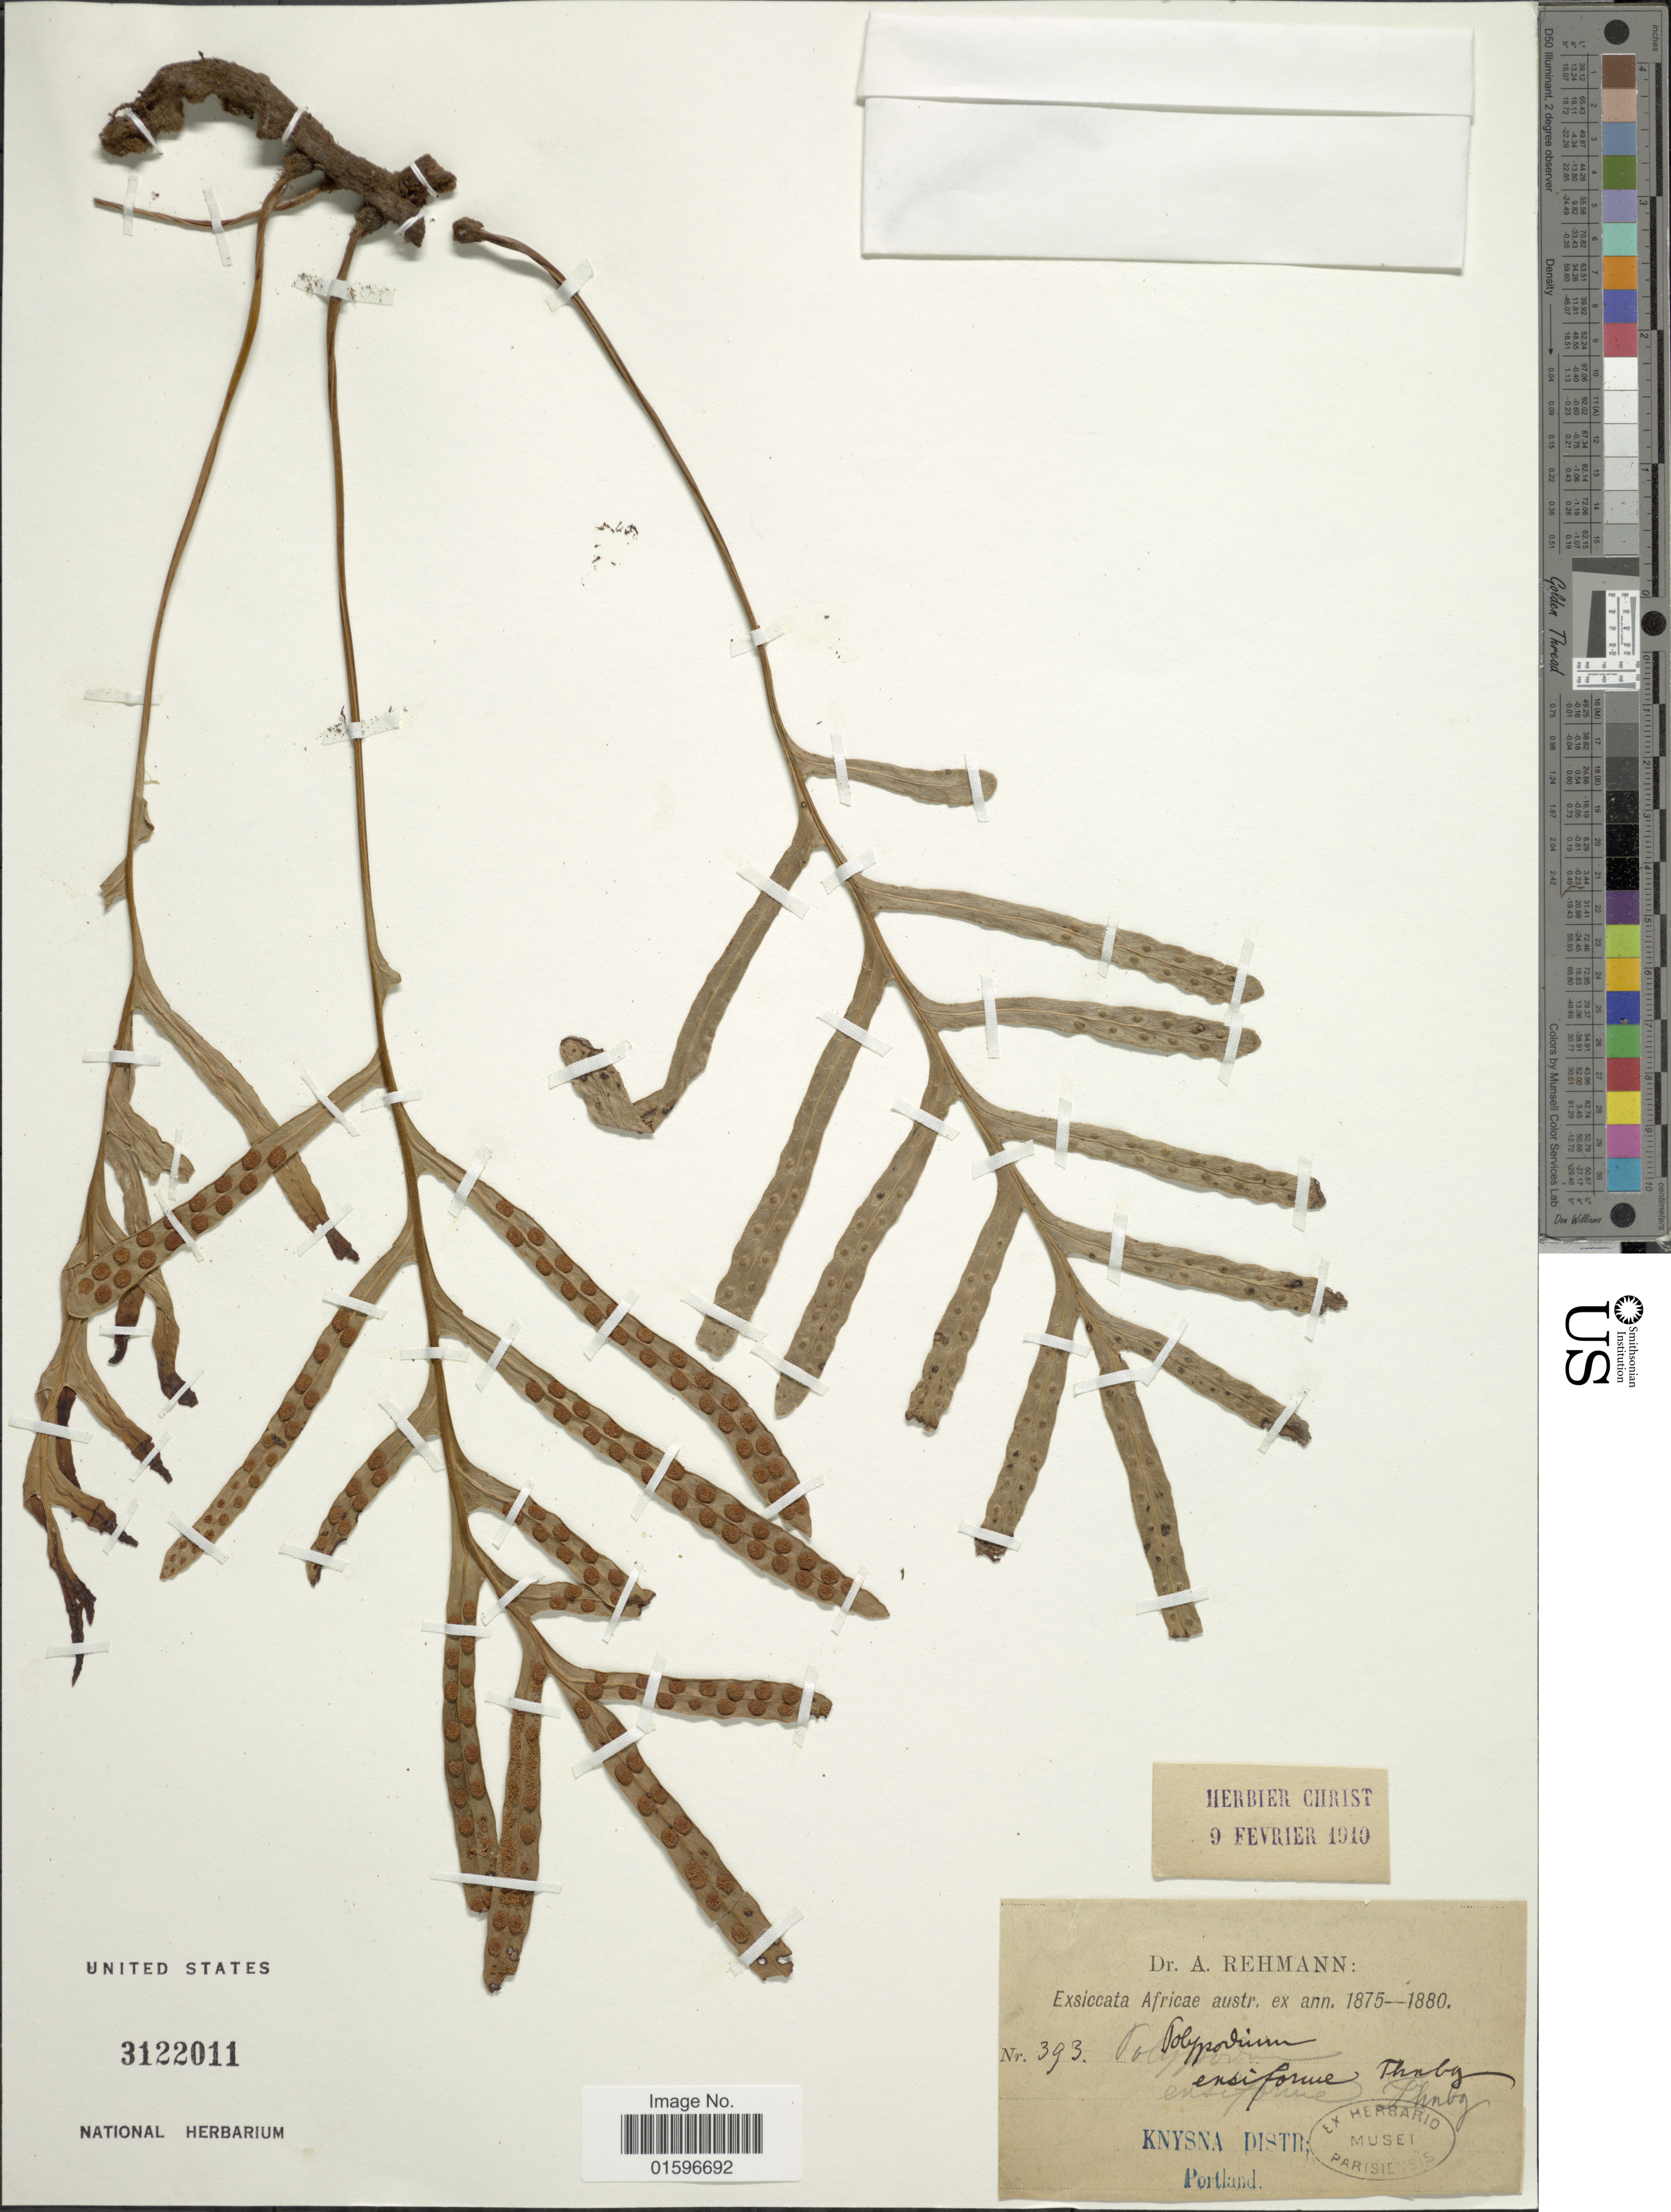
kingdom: Plantae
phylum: Tracheophyta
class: Polypodiopsida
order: Polypodiales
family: Polypodiaceae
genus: Polypodium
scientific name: Polypodium ensiforme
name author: Thunb.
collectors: A. Rehmann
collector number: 393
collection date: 1875/1880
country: South Africa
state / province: Western Cape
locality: Knysna Distr. Portland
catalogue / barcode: US 3122011